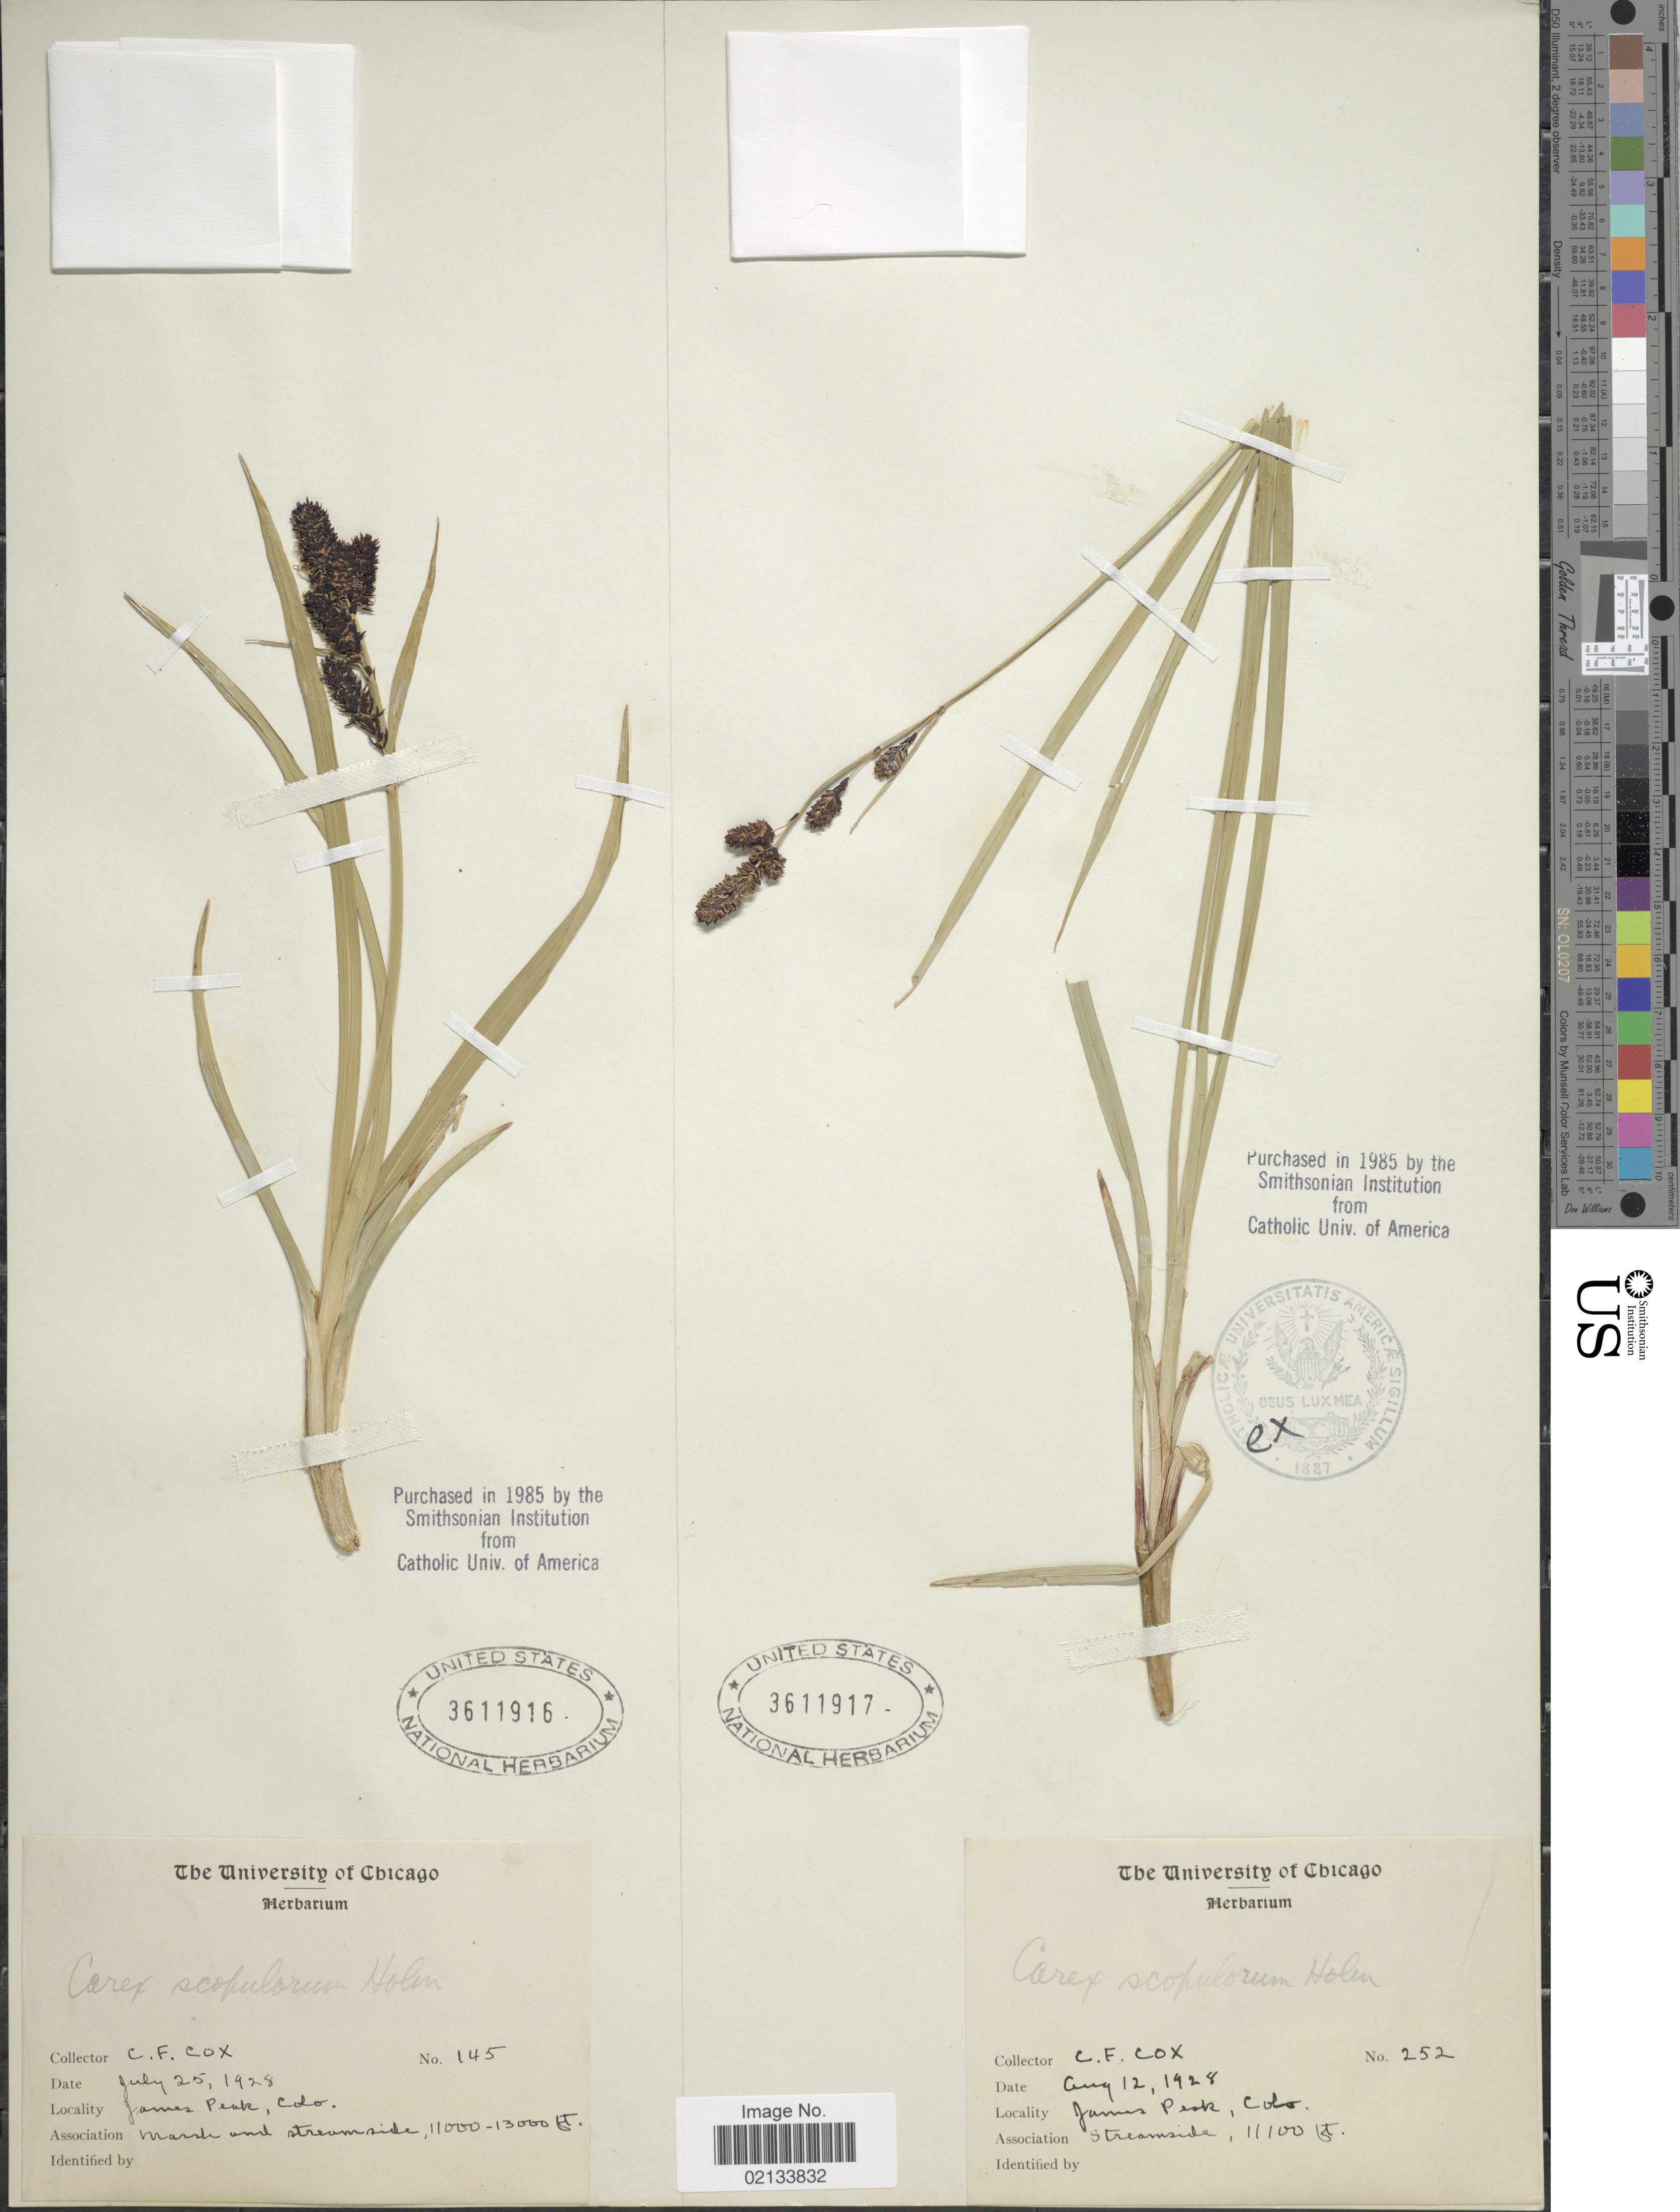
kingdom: Plantae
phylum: Tracheophyta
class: Liliopsida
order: Poales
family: Cyperaceae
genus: Carex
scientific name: Carex scopulorum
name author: Holm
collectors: C. Cox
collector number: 252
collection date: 1928-08-12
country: United States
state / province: Colorado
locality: James Peak, Streamside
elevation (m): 3353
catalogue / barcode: US 3611917-2